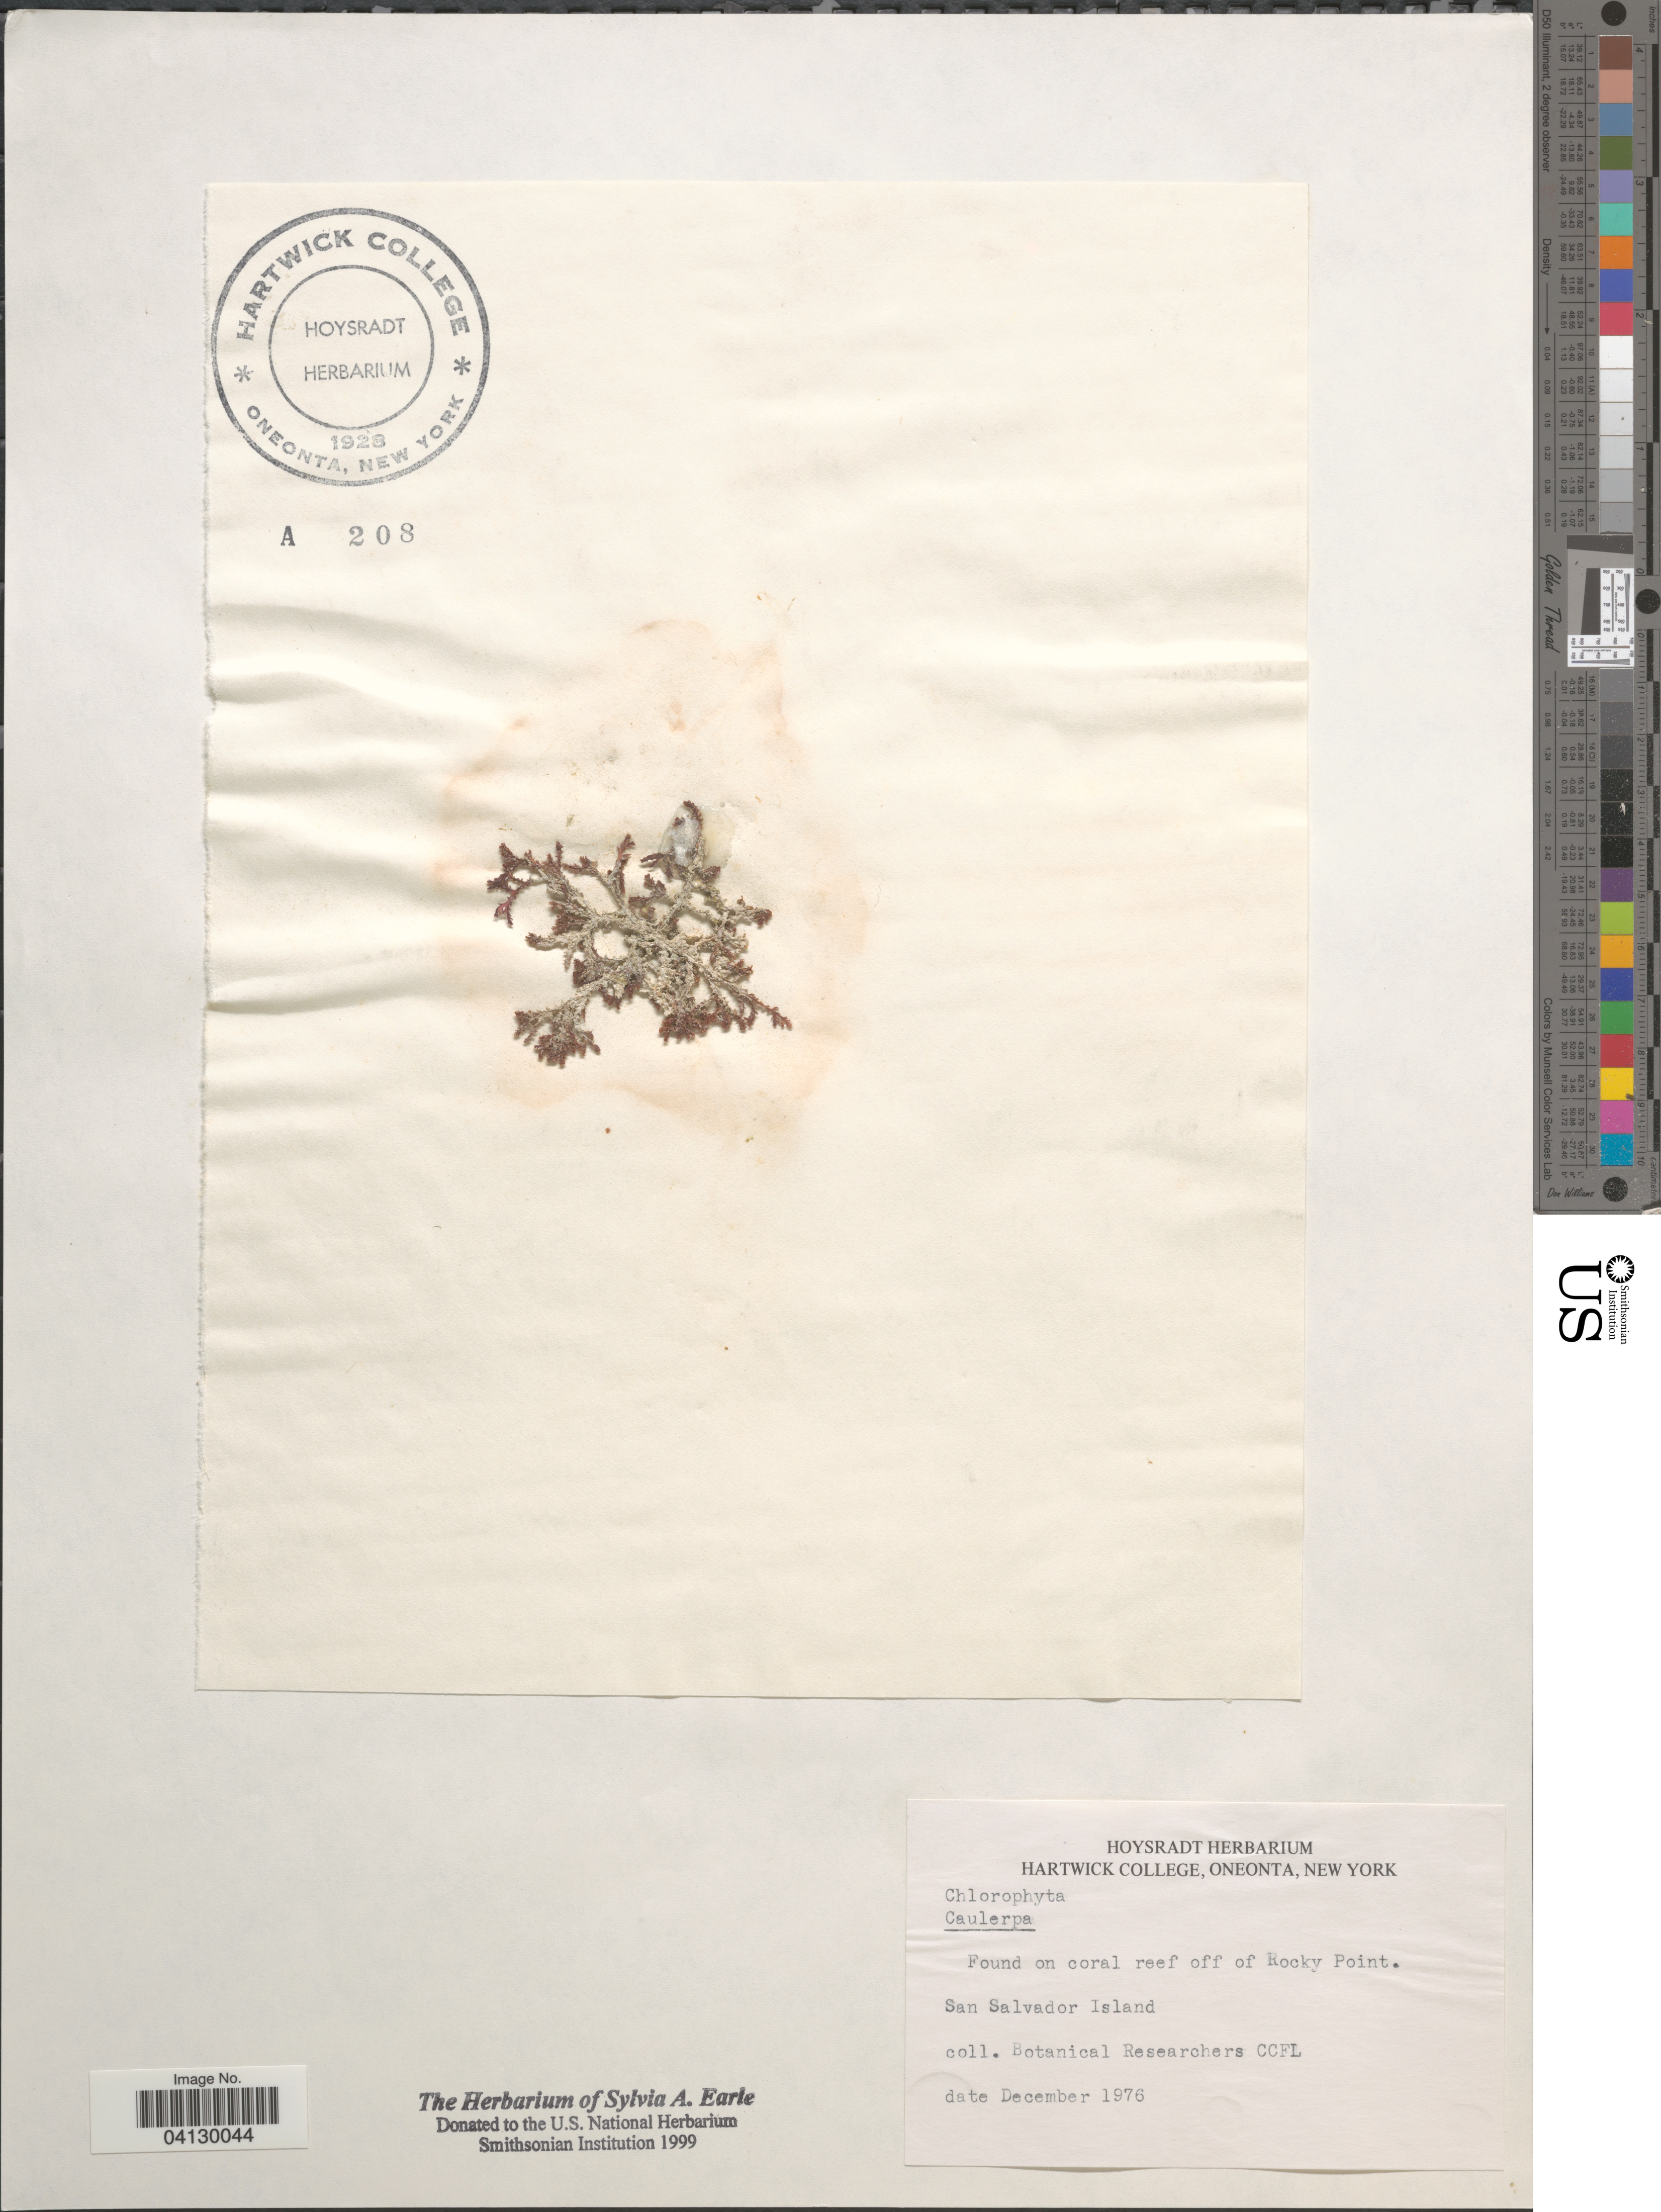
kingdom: Plantae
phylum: Rhodophyta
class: Florideophyceae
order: Ceramiales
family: Rhodomelaceae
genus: Alsidium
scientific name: Alsidium triquetrum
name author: (S.G. Gmel.) Trevis.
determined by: B. L. B.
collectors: Botanical Researchers CCFL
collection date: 1976-12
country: Bahamas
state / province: San Salvador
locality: On coral reef off of Rocky Point. San Salvador Island.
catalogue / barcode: US 328812